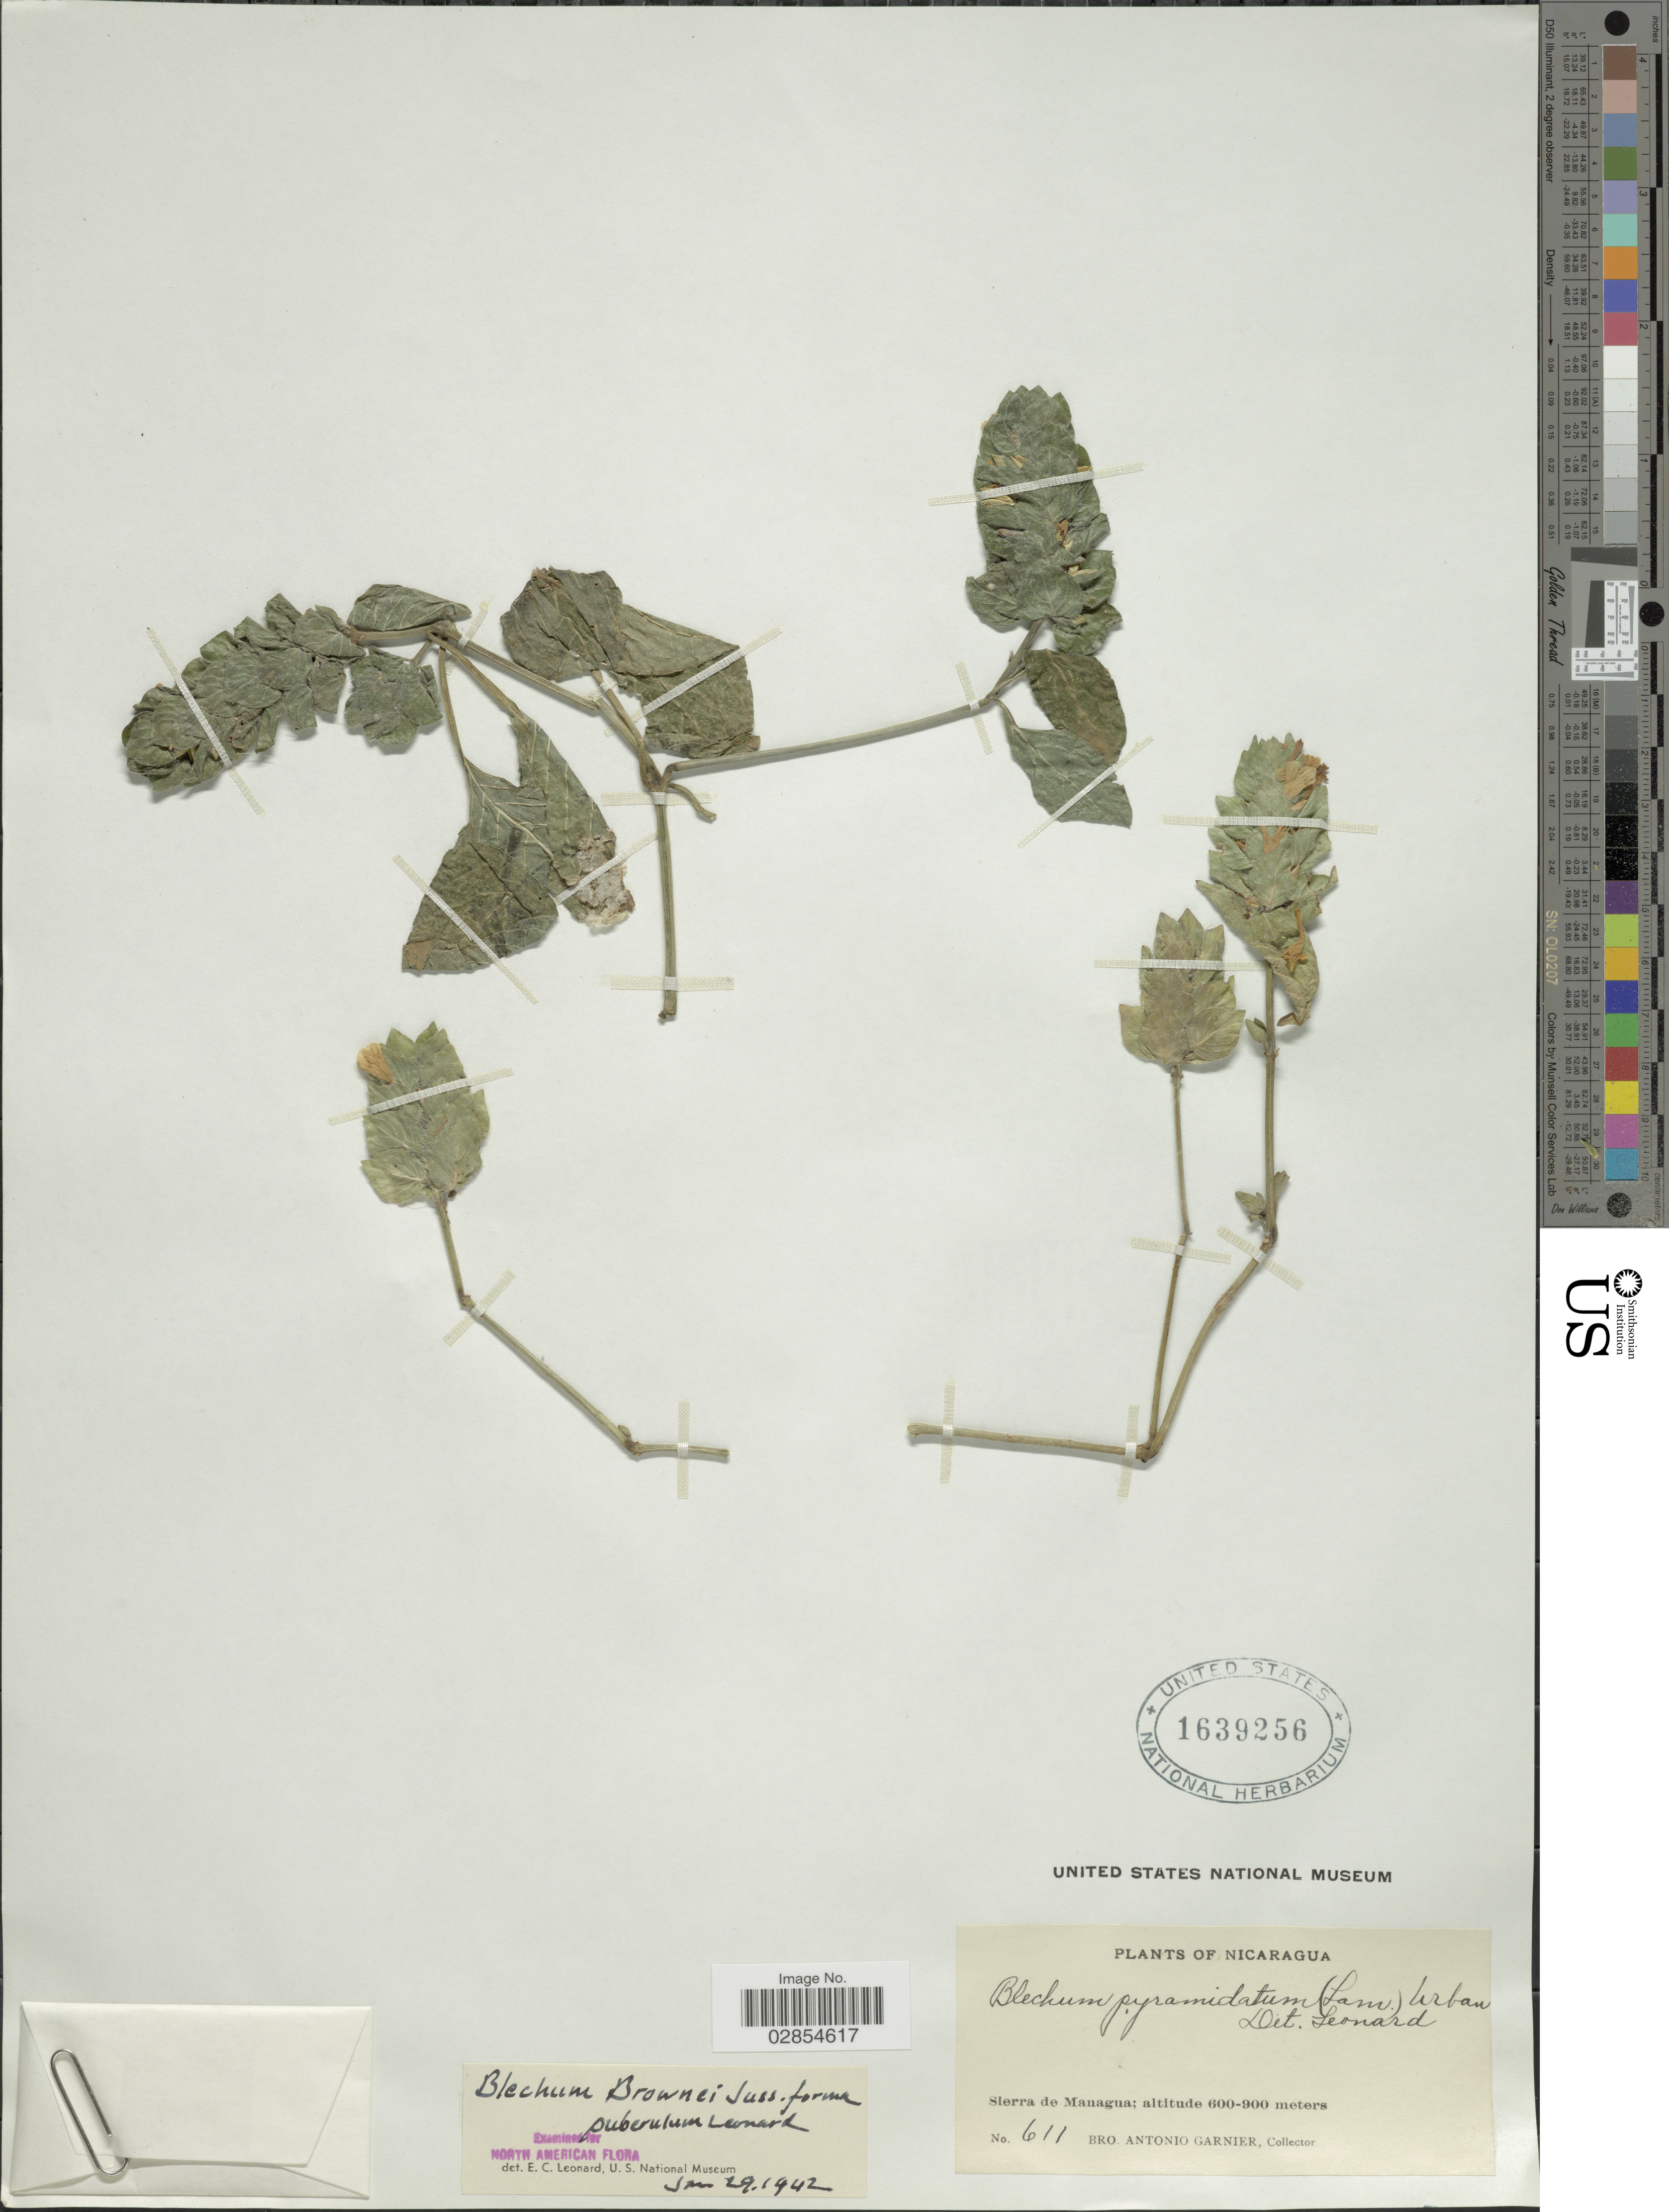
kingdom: Plantae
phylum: Tracheophyta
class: Magnoliopsida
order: Lamiales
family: Acanthaceae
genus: Blechum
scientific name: Blechum pyramidatum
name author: (Lam.) Urb.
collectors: Bro. A. Garnier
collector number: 611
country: Nicaragua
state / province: Managua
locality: Sierra de Managua.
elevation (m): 600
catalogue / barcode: US 1639256